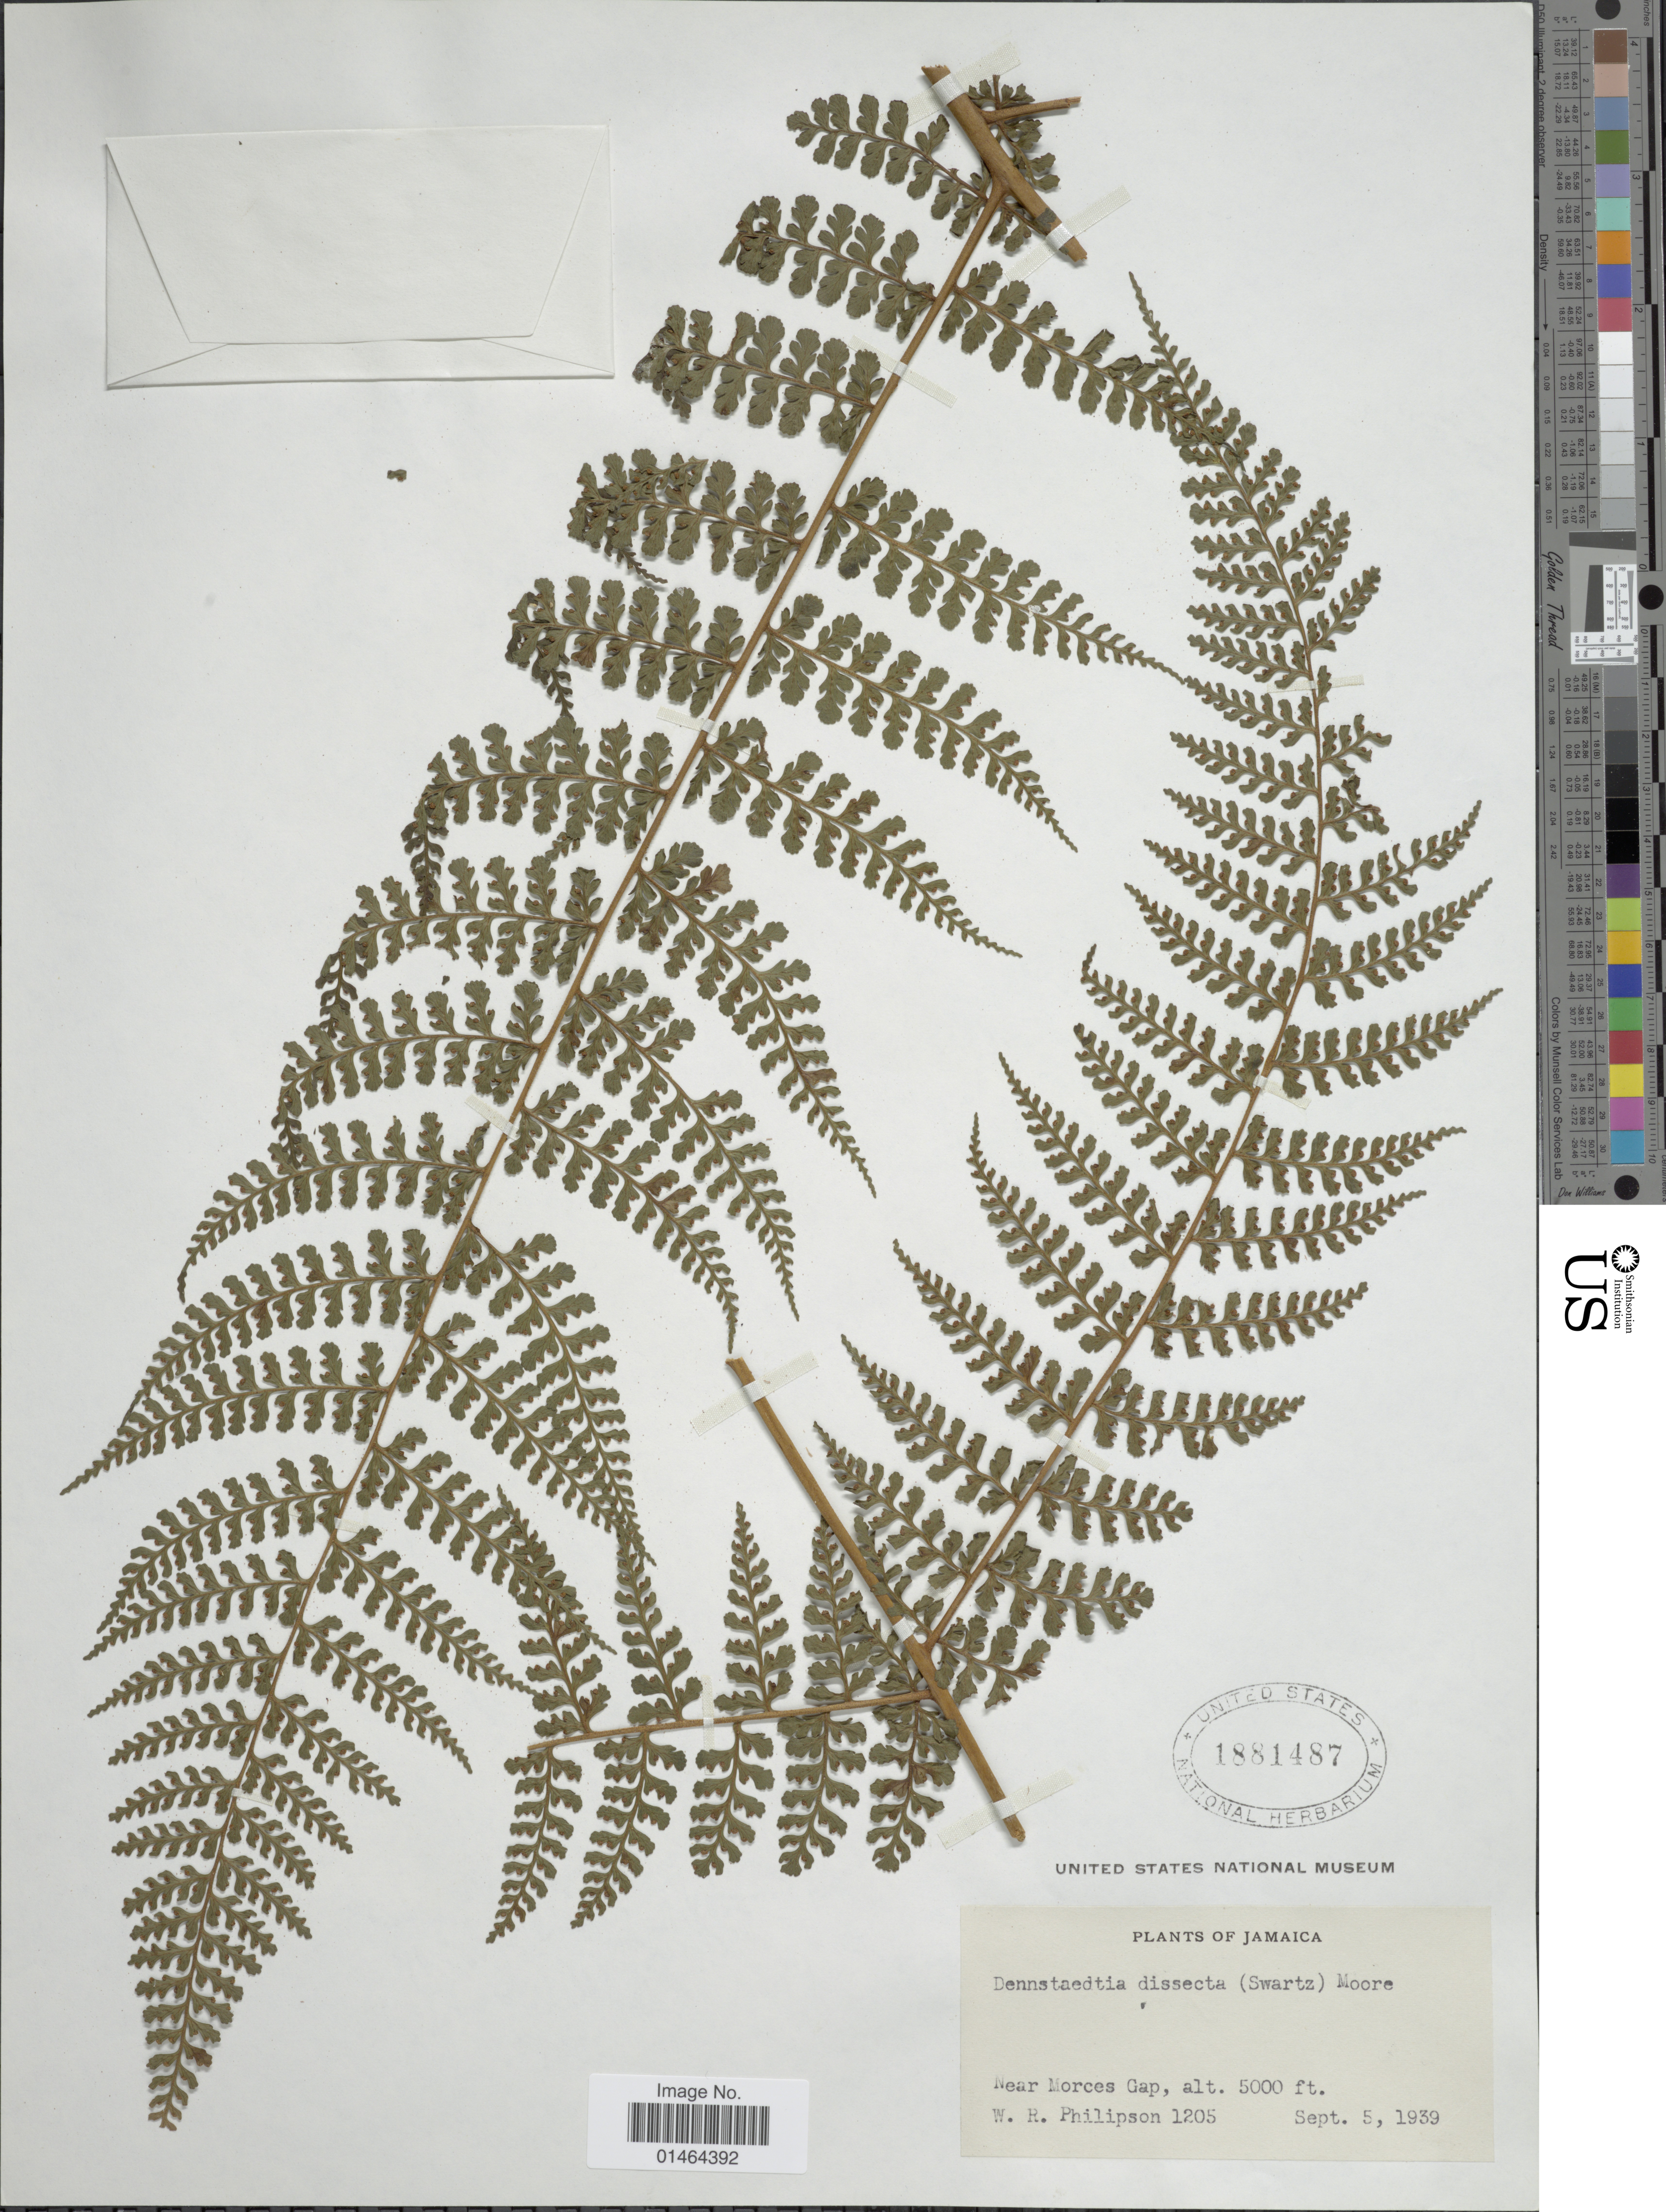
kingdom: Plantae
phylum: Tracheophyta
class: Polypodiopsida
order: Polypodiales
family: Dennstaedtiaceae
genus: Dennstaedtia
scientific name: Dennstaedtia cornuta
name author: (Kaulf.) Mett.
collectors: W. R. Philipson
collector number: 1205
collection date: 1939-09-05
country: Jamaica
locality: Near Morces Gap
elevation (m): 1524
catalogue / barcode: US 1881487